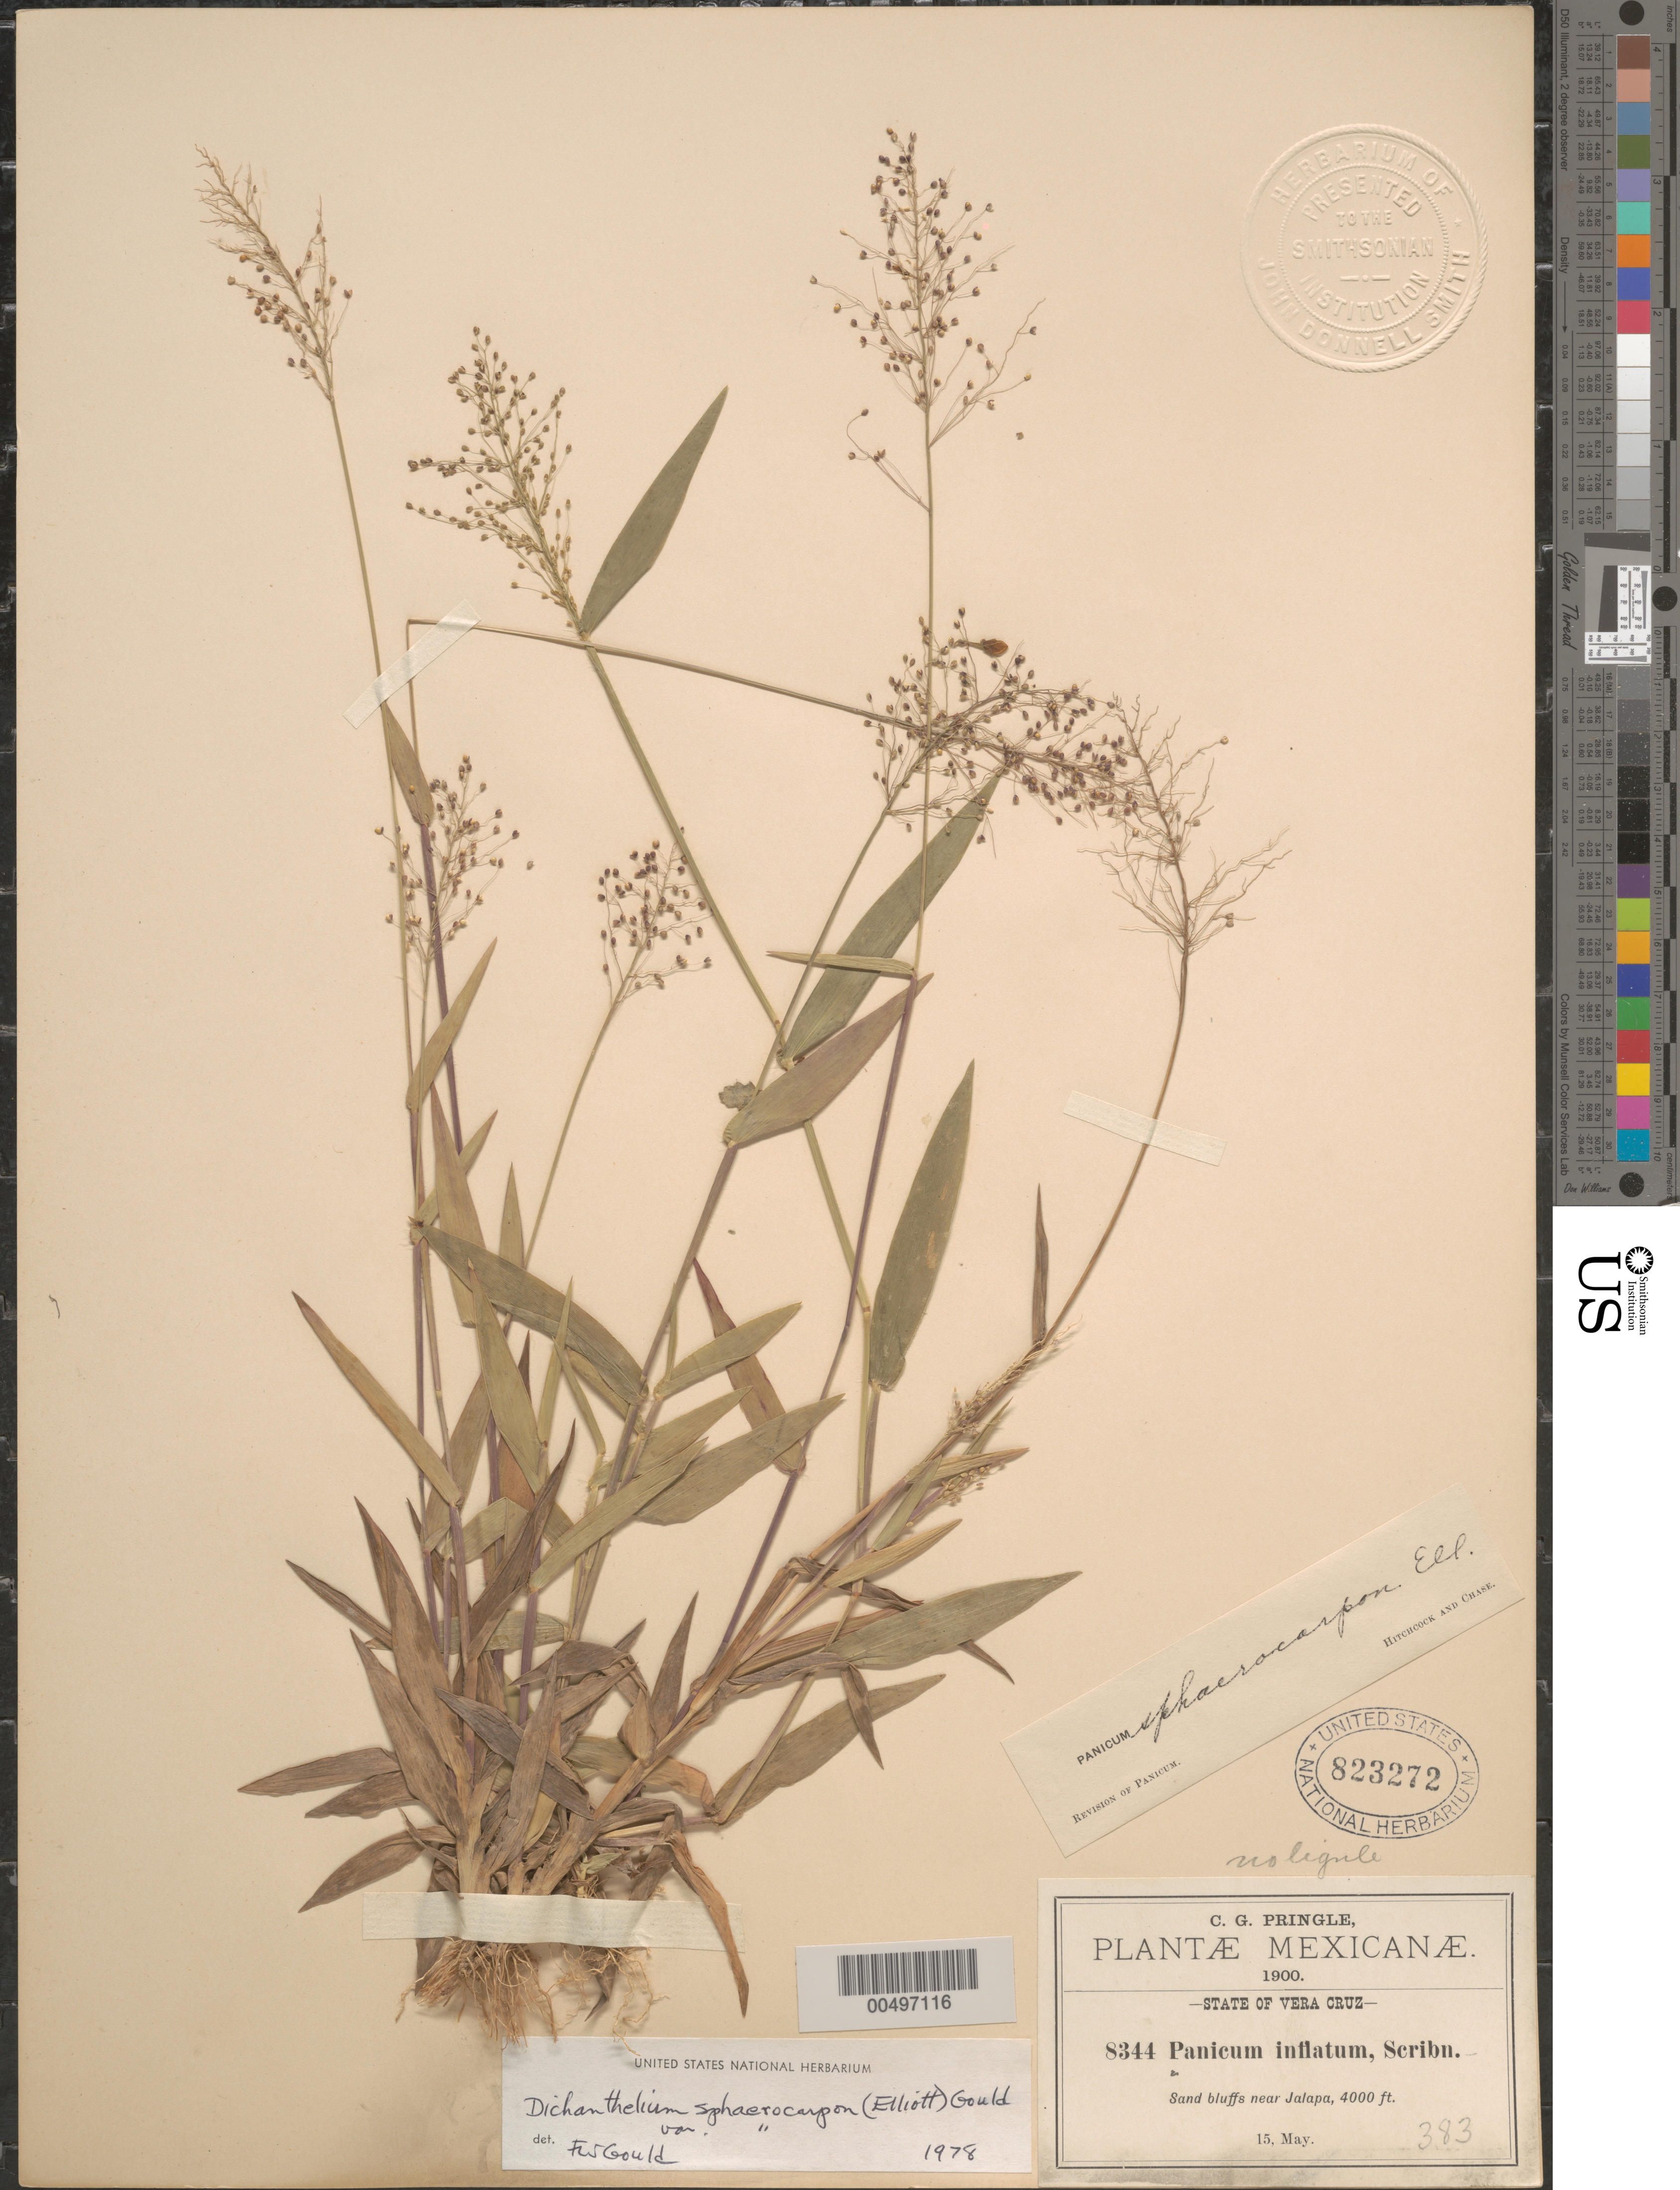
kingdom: Plantae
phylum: Tracheophyta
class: Liliopsida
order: Poales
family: Poaceae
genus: Dichanthelium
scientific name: Dichanthelium sphaerocarpon var. sphaerocarpon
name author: (Elliott) Gould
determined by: Gould, F. W.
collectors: C. G. Pringle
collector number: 8344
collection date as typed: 15 May 1900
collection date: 1900-05-15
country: Mexico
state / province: Veracruz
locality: Near Jalapa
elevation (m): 1219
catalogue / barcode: US 823272